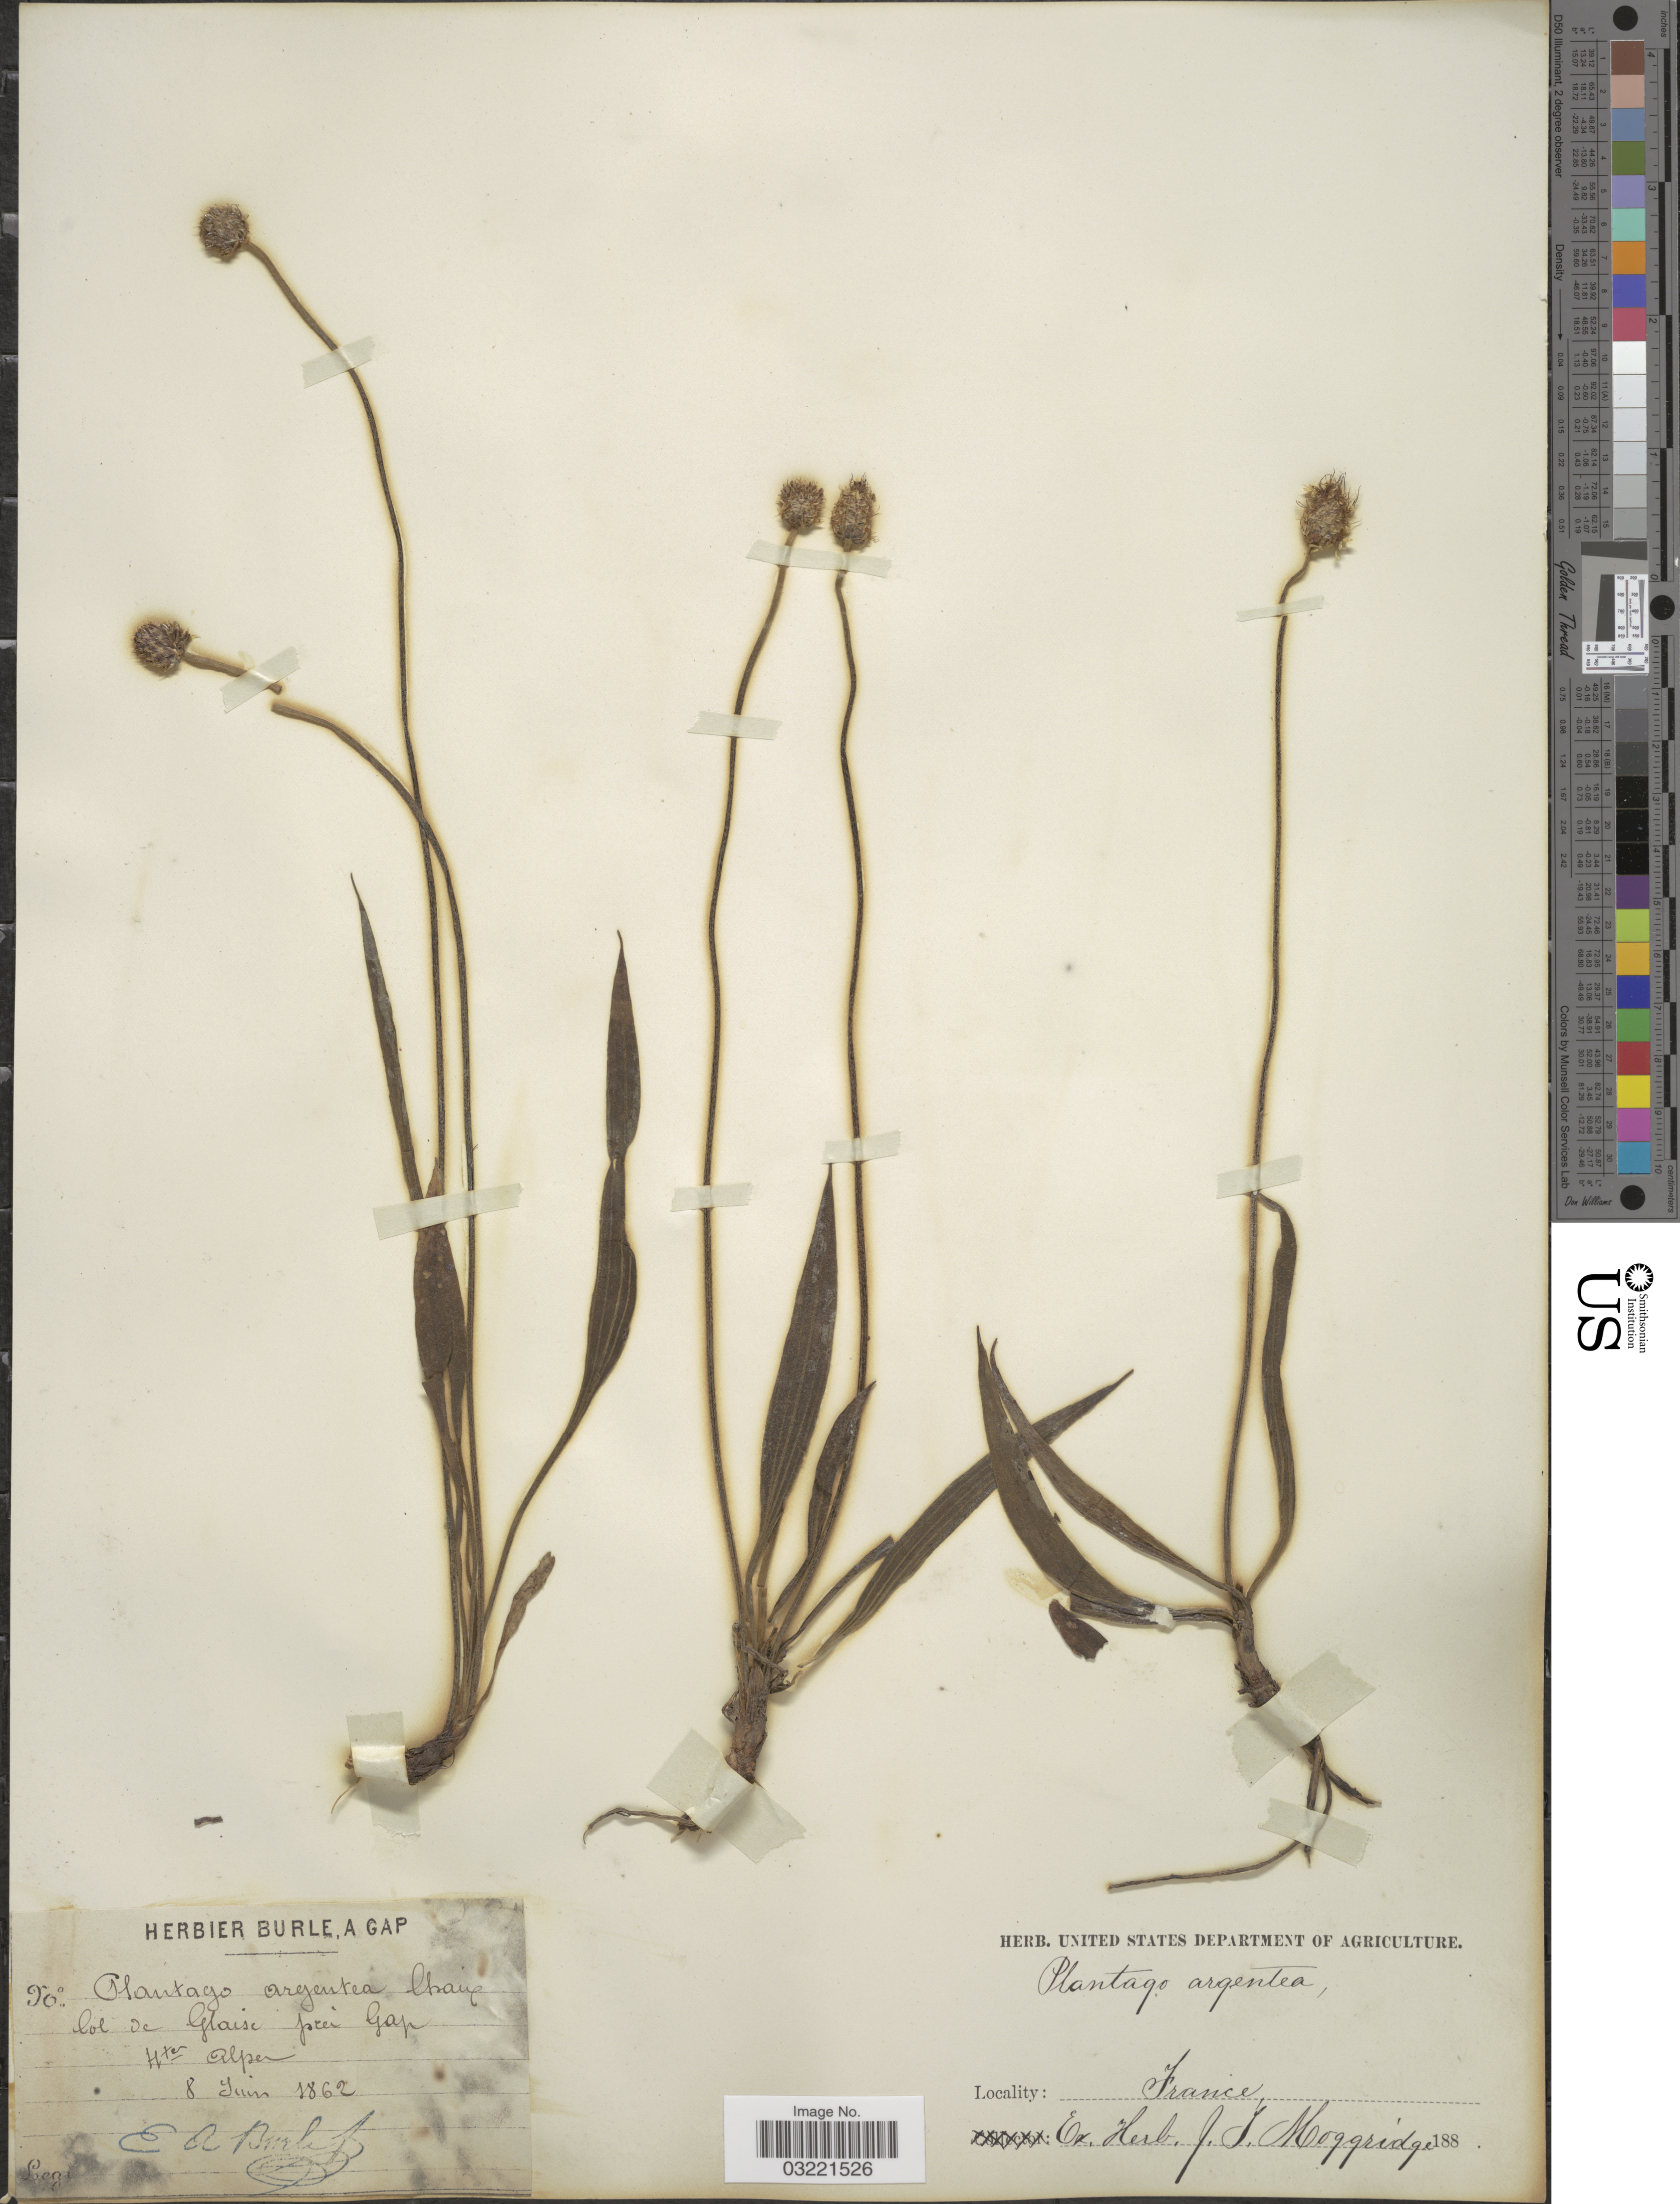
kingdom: Plantae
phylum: Tracheophyta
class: Magnoliopsida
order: Lamiales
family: Plantaginaceae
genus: Plantago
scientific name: Plantago argentea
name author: Chaix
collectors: E. Burle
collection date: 1862-06-08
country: France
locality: Col de Glaise près Gap. Htes Alpes.